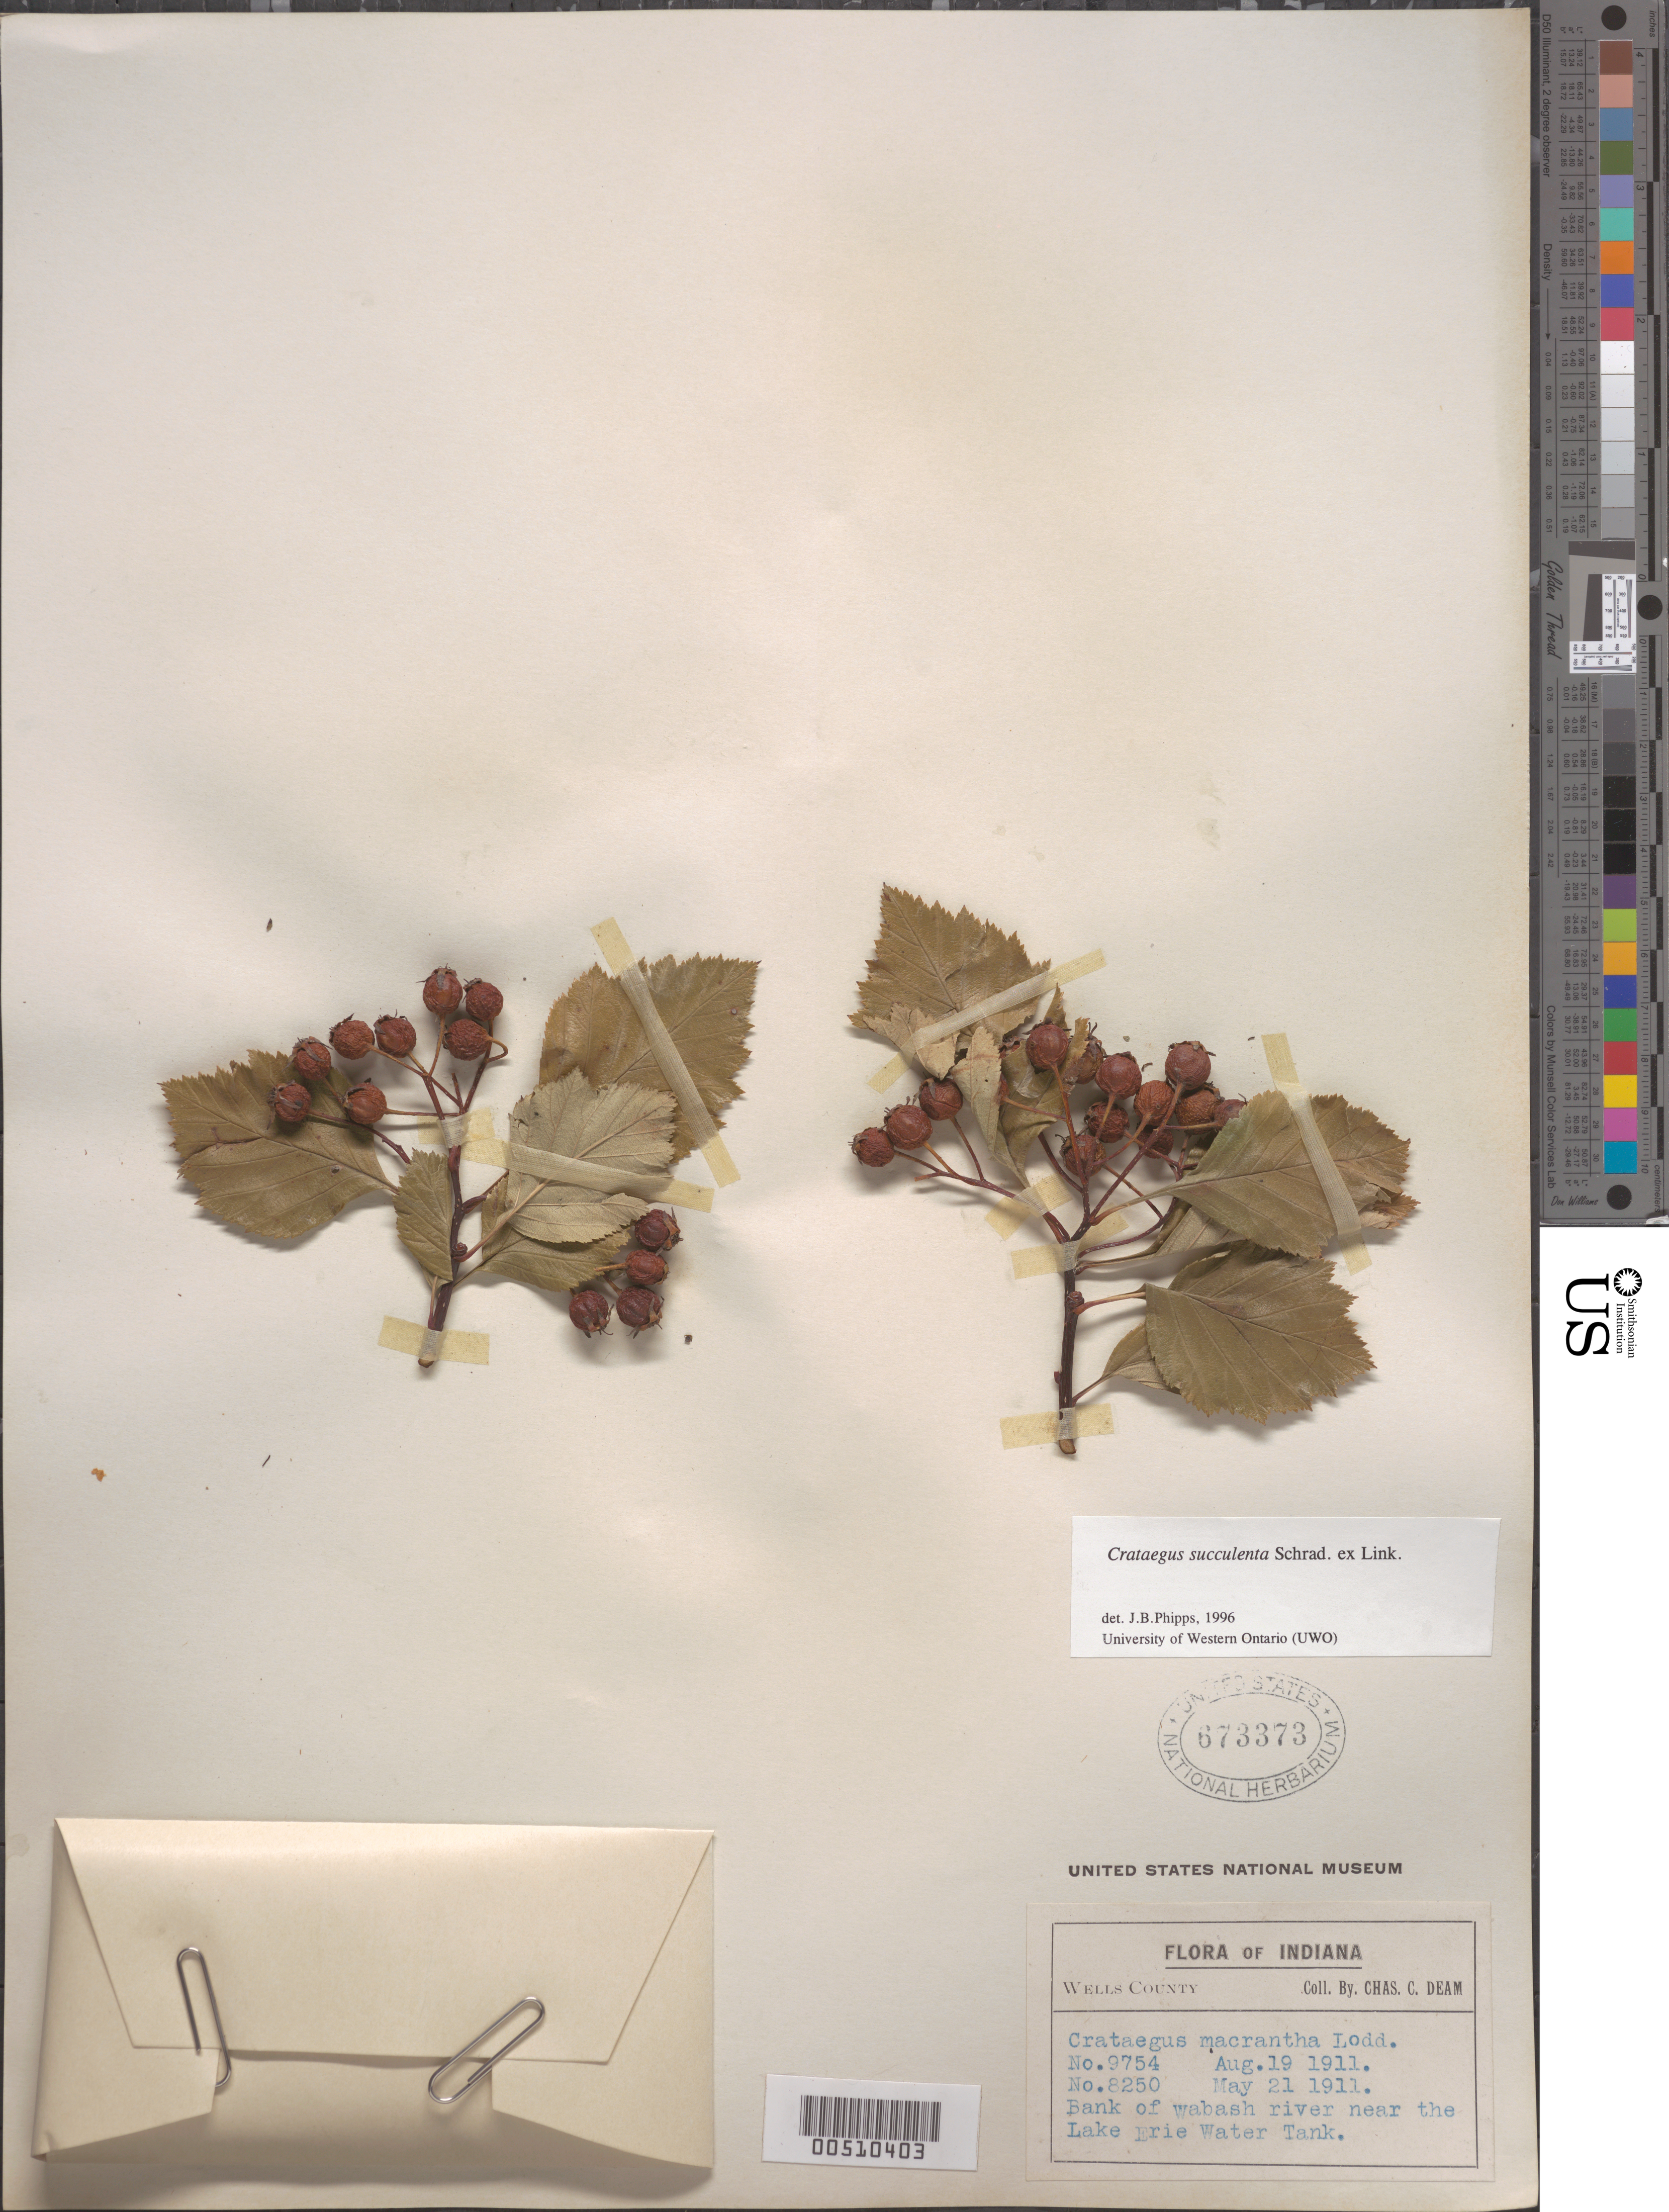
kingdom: Plantae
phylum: Tracheophyta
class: Magnoliopsida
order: Rosales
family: Rosaceae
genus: Crataegus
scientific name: Crataegus succulenta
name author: Schrad. ex Link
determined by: Phipps, James B., (UWO), University of Western Ontario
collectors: C. C. Deam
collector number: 9754 and 8250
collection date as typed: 19 Apr 1911 and 21 May 1911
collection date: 1911-04-19,1911-05-21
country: United States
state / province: Indiana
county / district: Wells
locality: Bank of Wabash River near the Lake Erie Water Tank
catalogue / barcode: US 673373